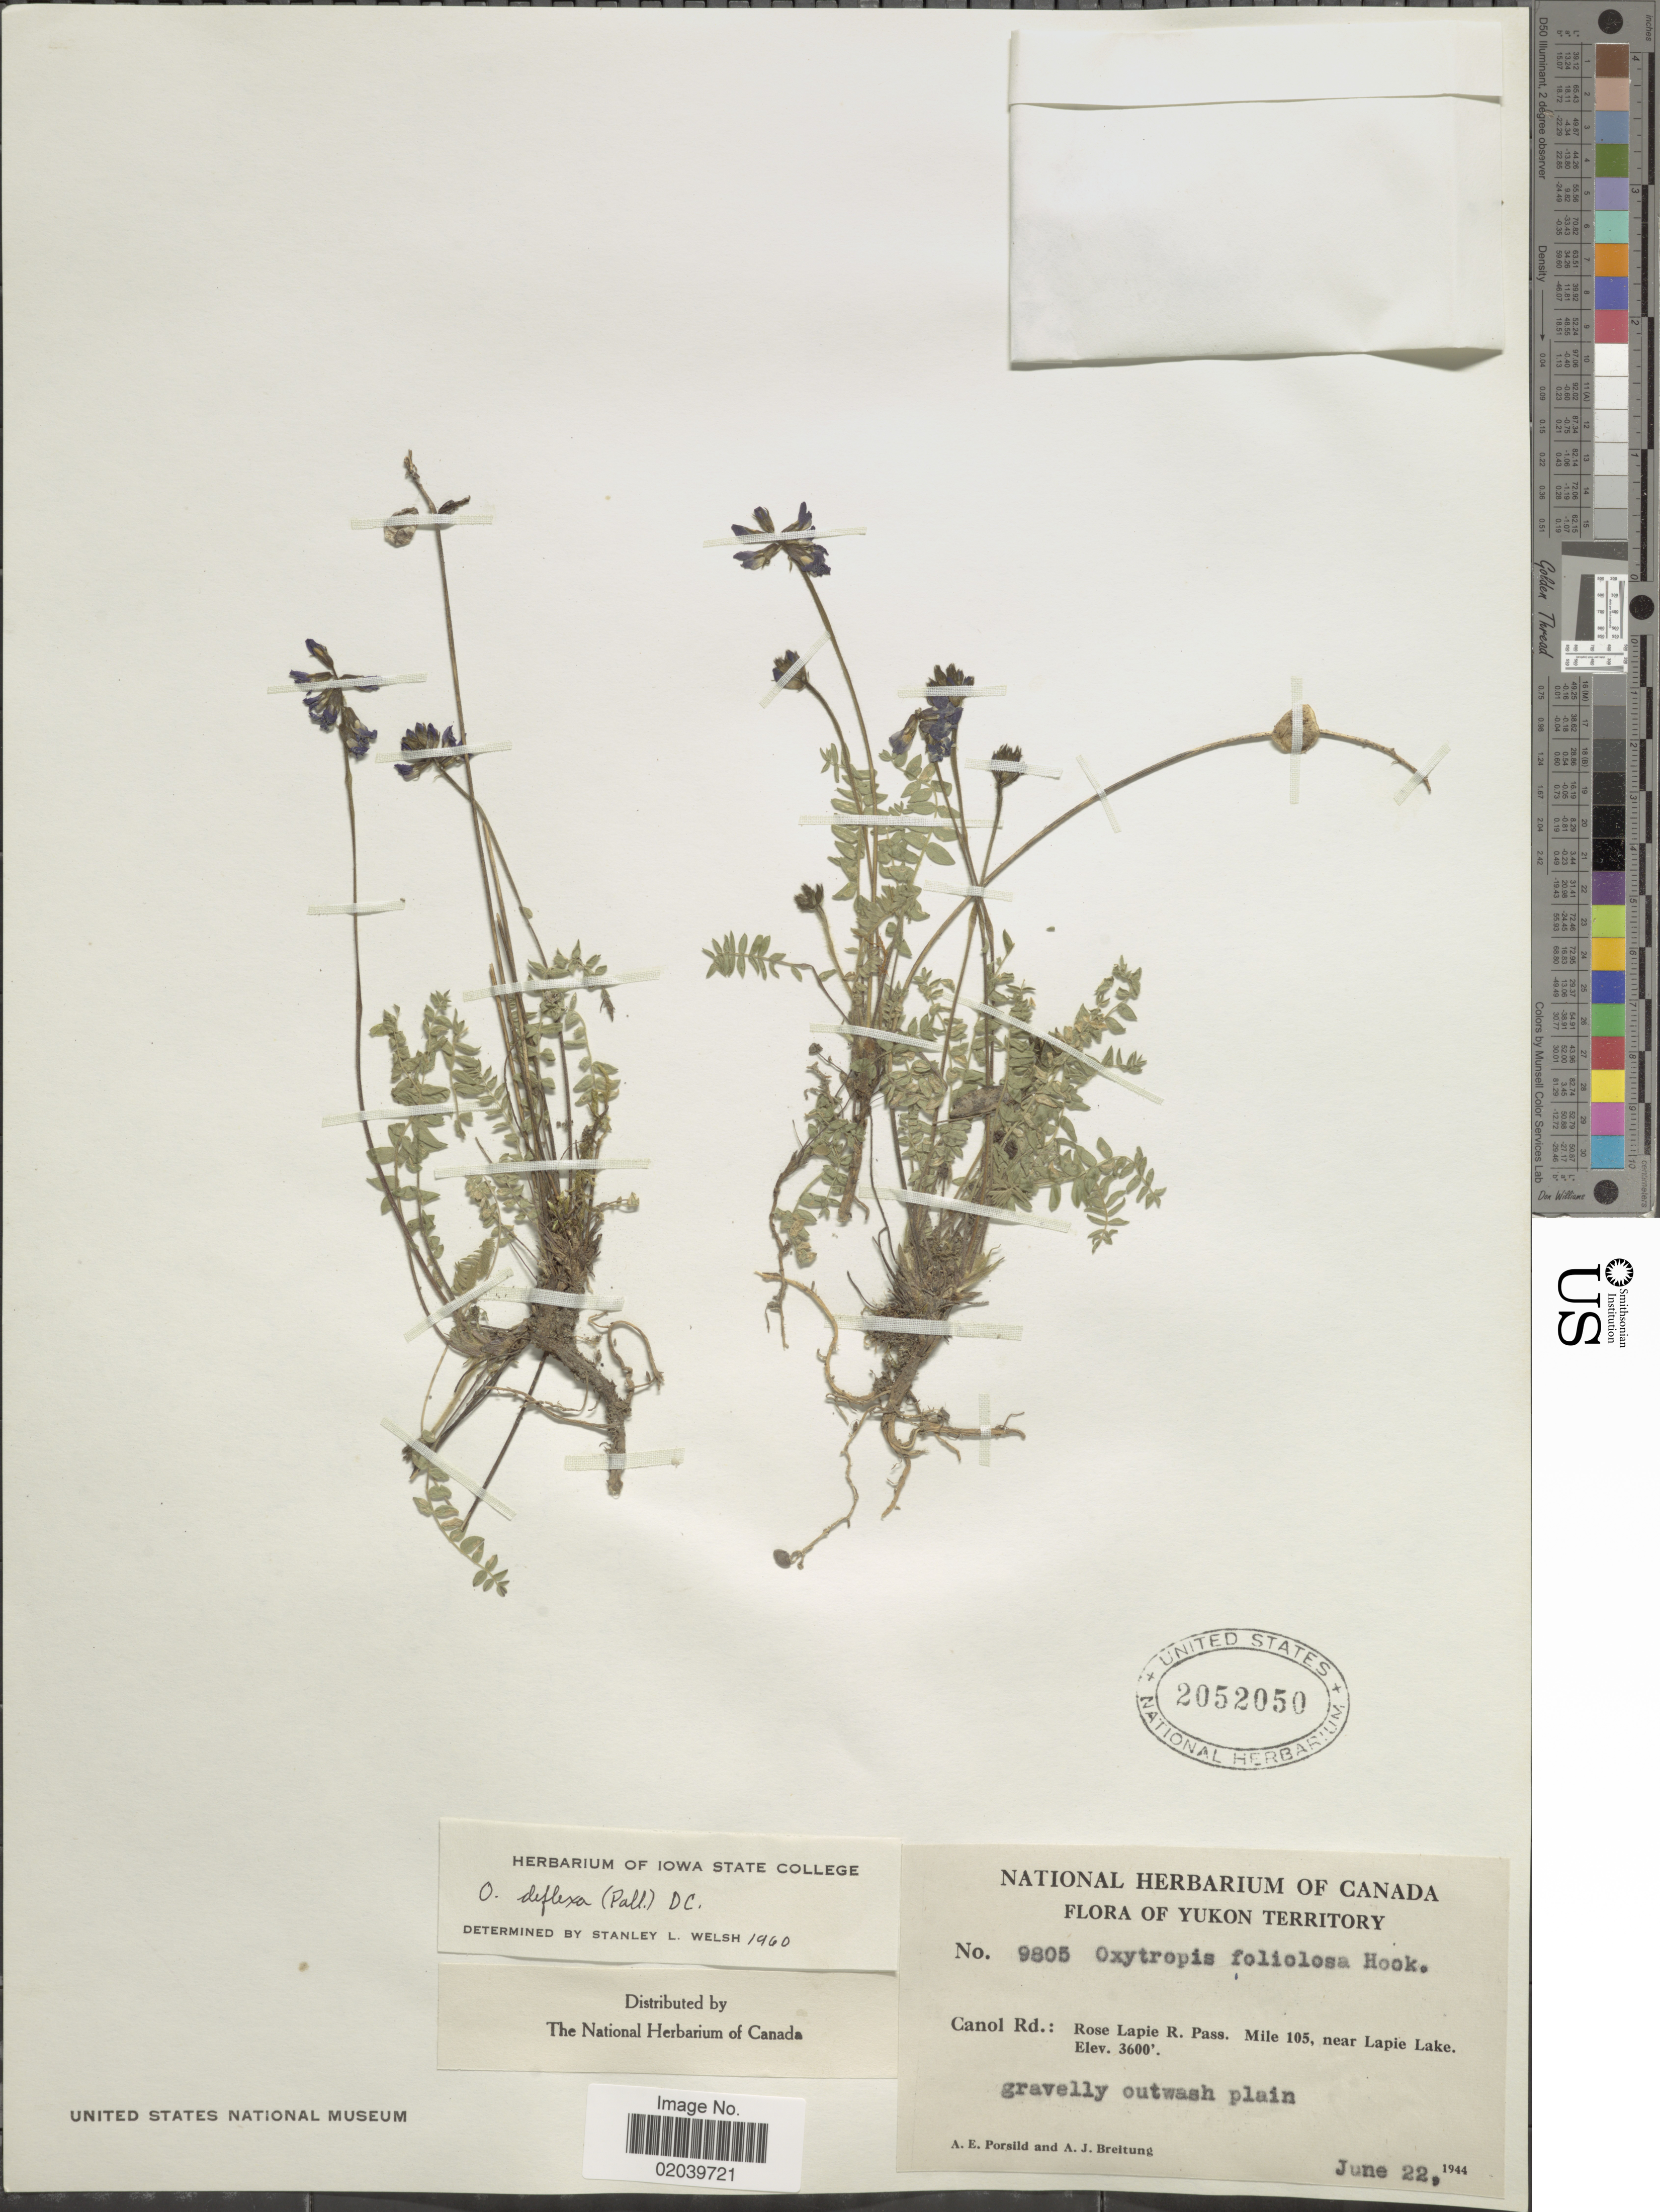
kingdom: Plantae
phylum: Tracheophyta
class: Magnoliopsida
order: Fabales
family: Fabaceae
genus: Oxytropis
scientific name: Oxytropis deflexa var. foliolosa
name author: (Hook.) Barneby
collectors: A. E. Porsild & A. Breitung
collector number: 9805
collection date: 1944-06-22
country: Canada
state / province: Yukon Territory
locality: Canol Rd.: Rose Lapie R. Pass. Mile 105, near Lapie Lake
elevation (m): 1097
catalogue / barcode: US 2052050